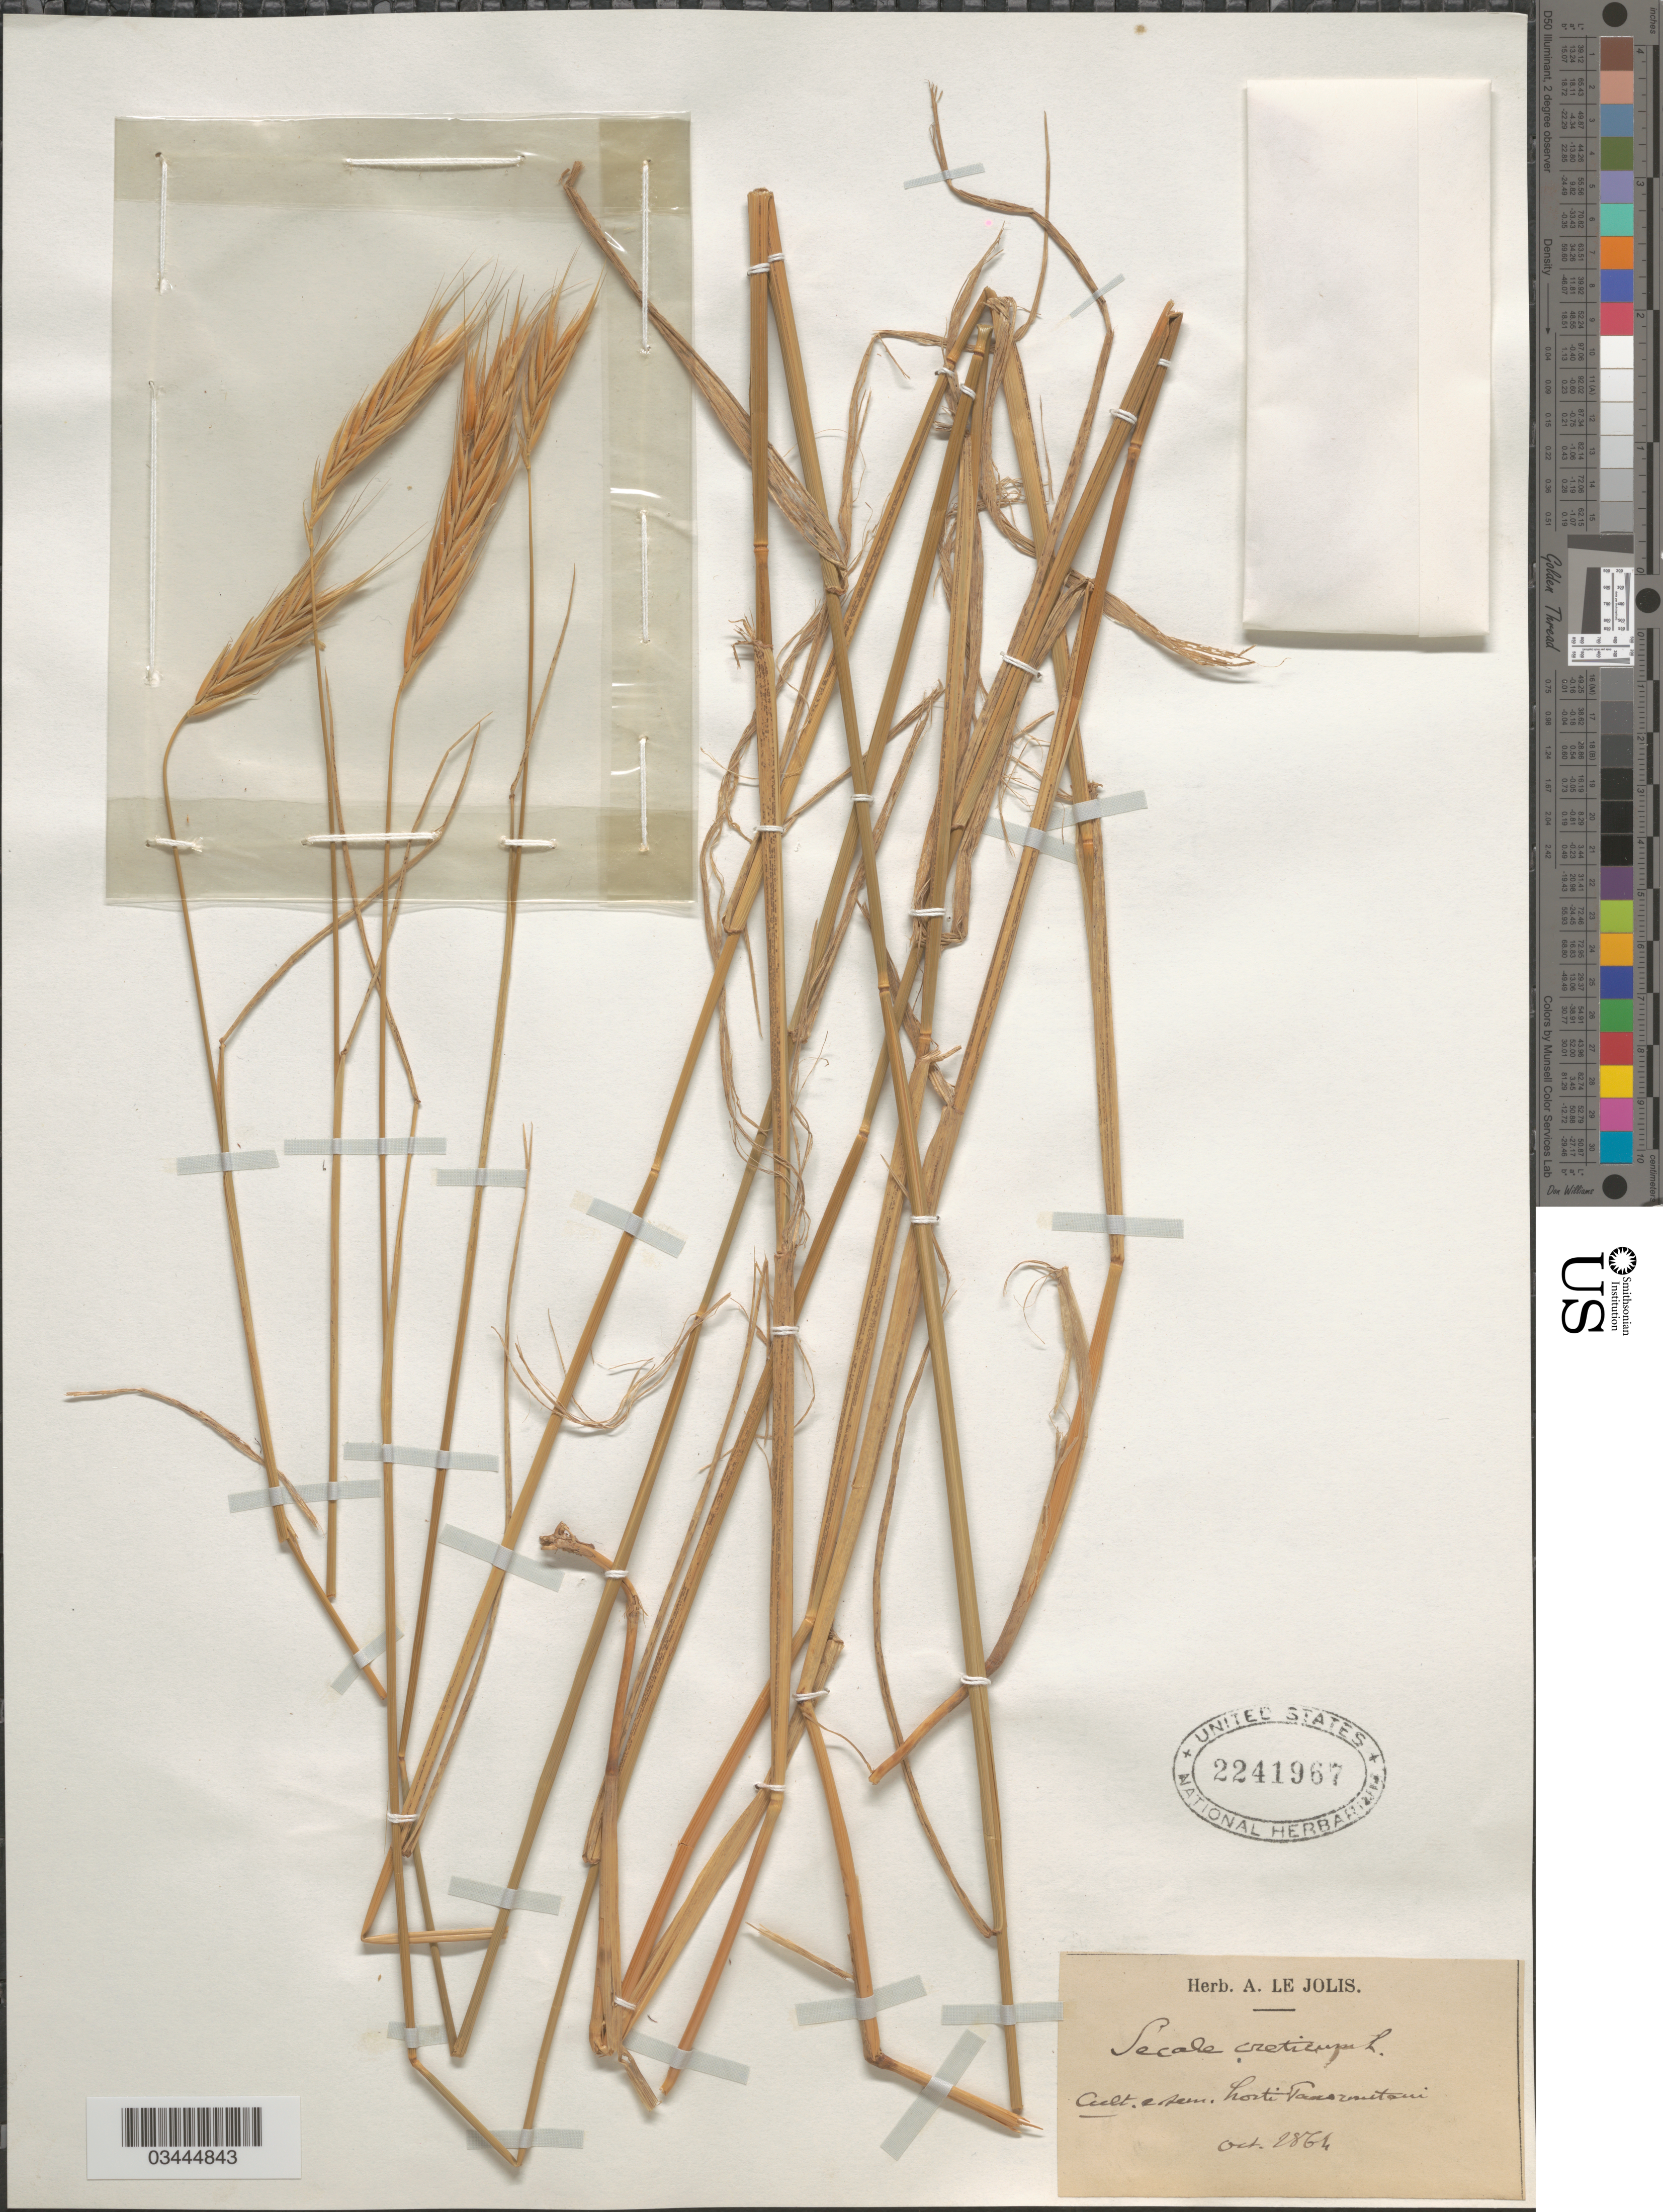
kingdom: Plantae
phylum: Tracheophyta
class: Liliopsida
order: Poales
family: Poaceae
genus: Secale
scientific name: Secale sp.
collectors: Le Jolis, A. F. (herbarium)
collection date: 1864-10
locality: E sem. horti Panormitani.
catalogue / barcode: US 2241967